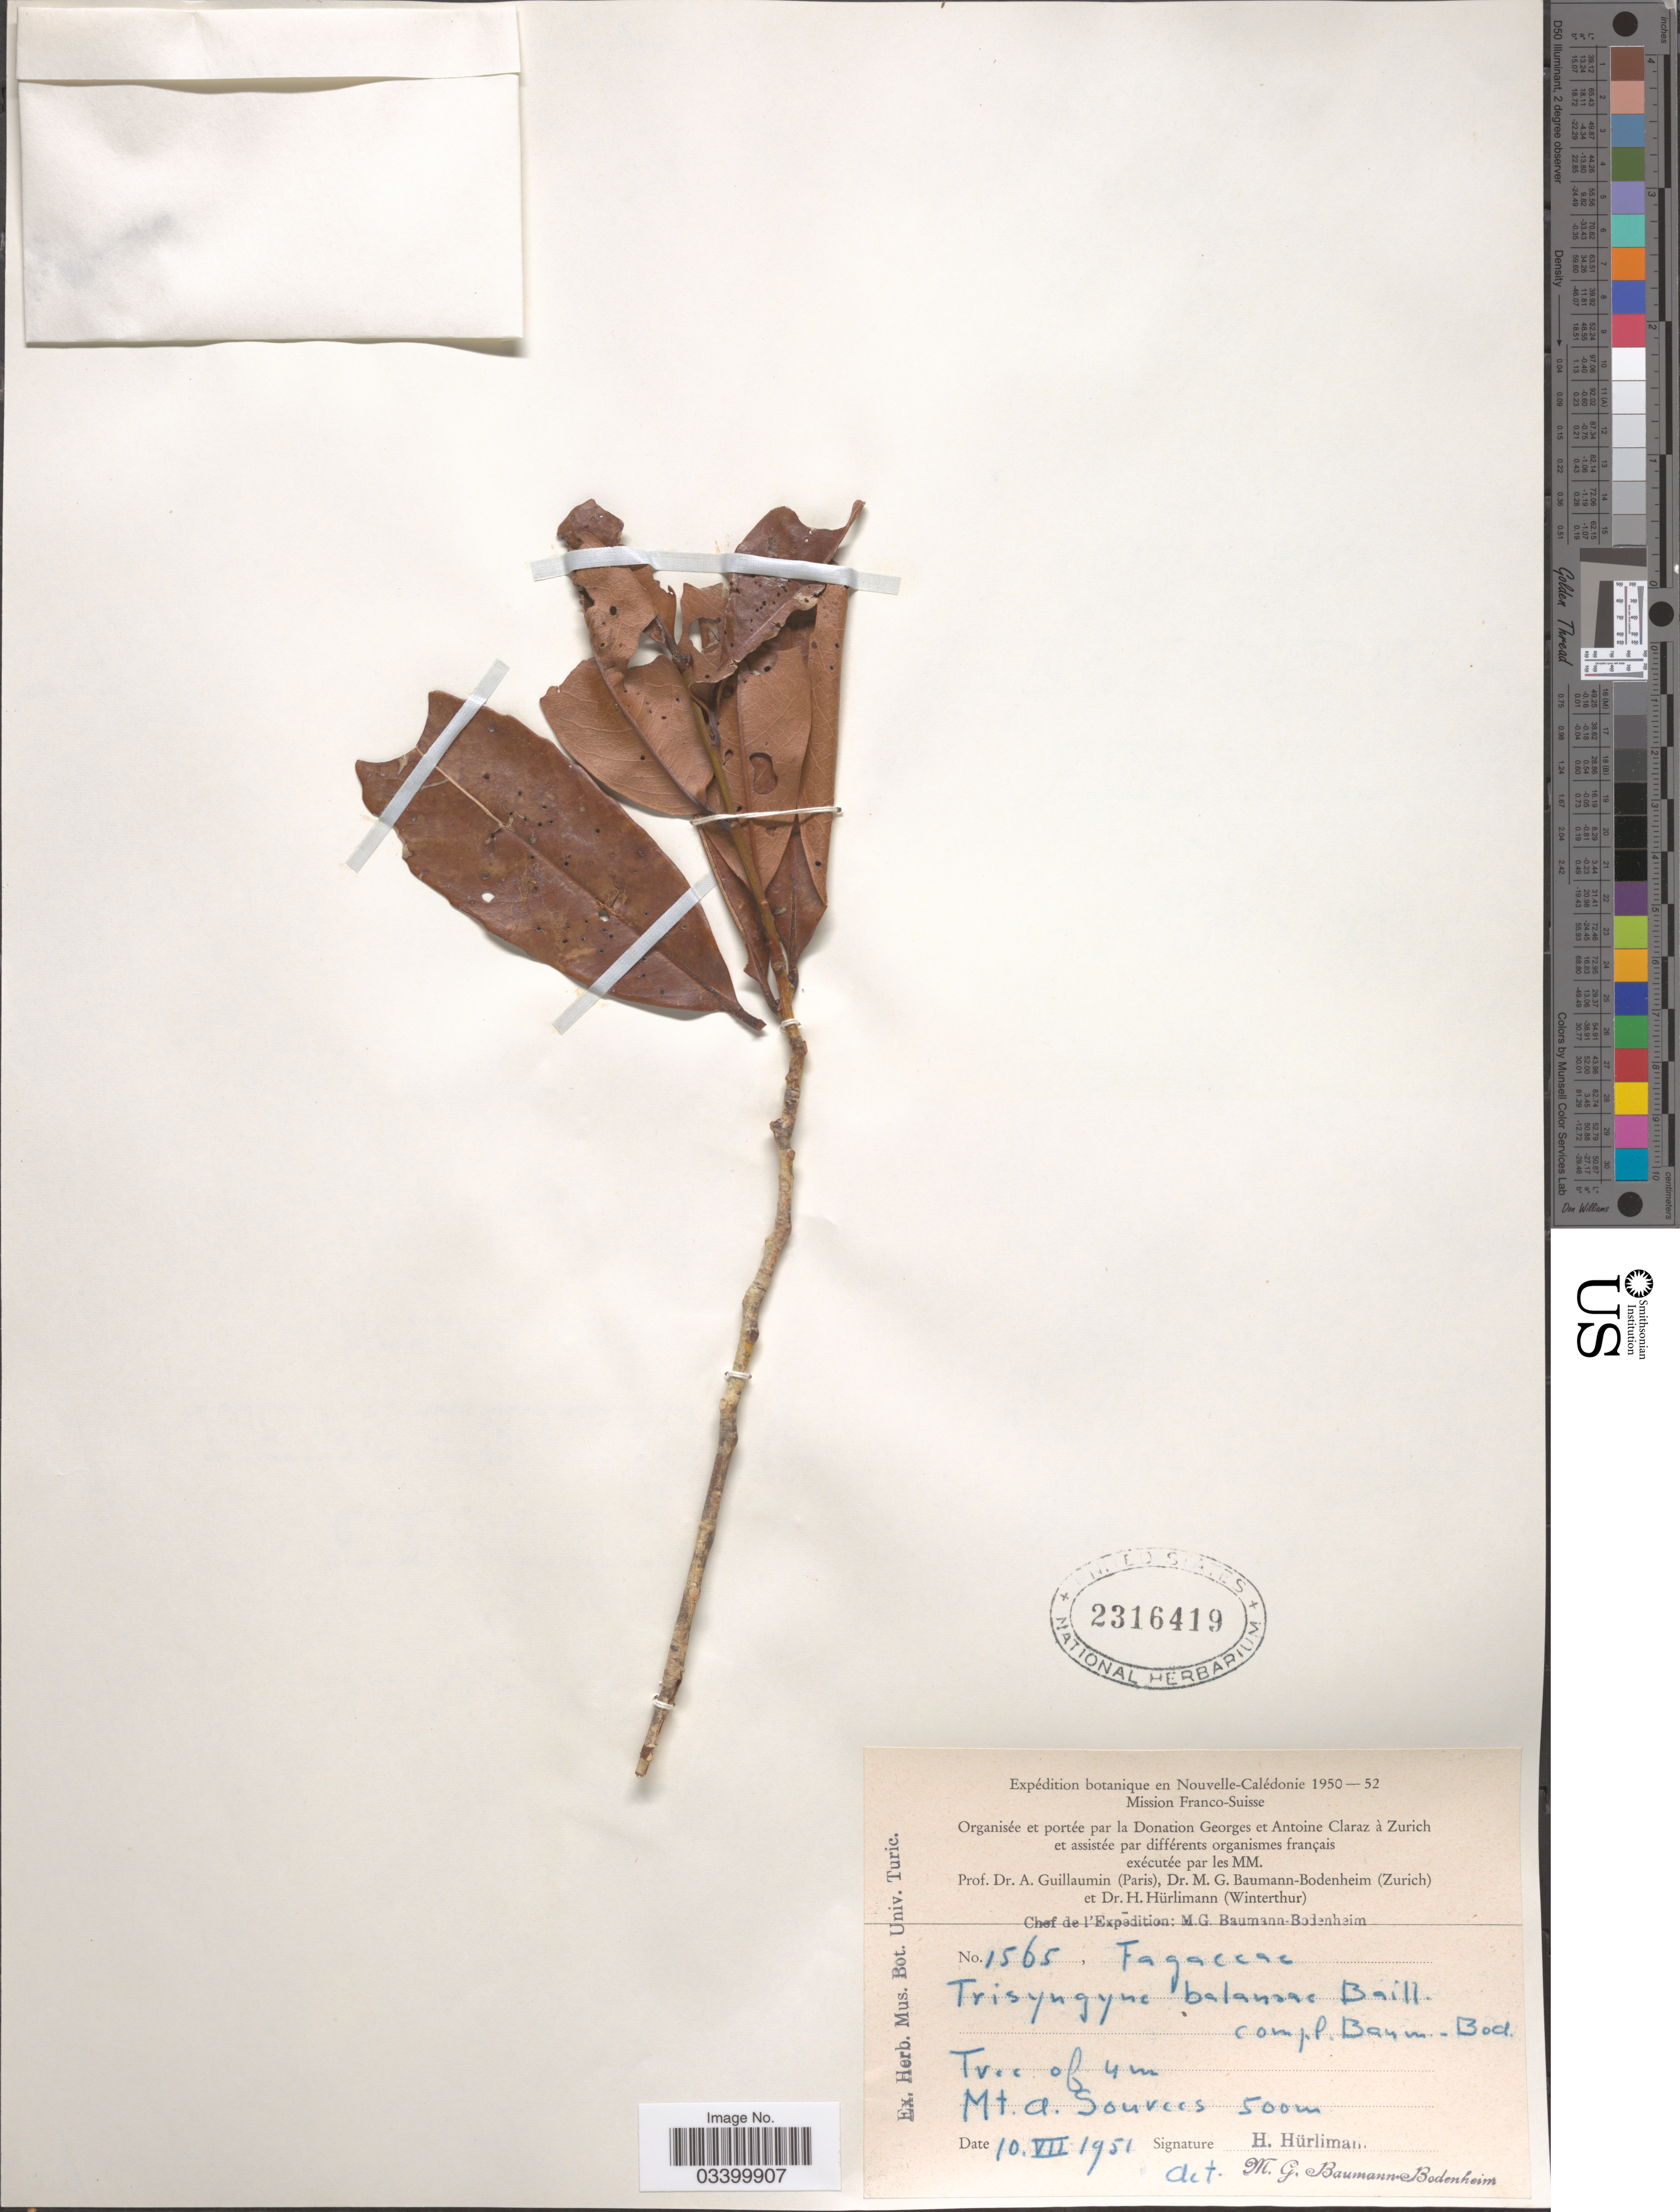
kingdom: Plantae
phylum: Tracheophyta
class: Magnoliopsida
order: Fagales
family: Nothofagaceae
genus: Nothofagus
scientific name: Nothofagus balansae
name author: (Baill.) Steenis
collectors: H. Hürlimann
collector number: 1565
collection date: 1951-07-10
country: New Caledonia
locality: Nouvelle-Calédonie. Mt. a. Sources.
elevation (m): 500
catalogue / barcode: US 2316419